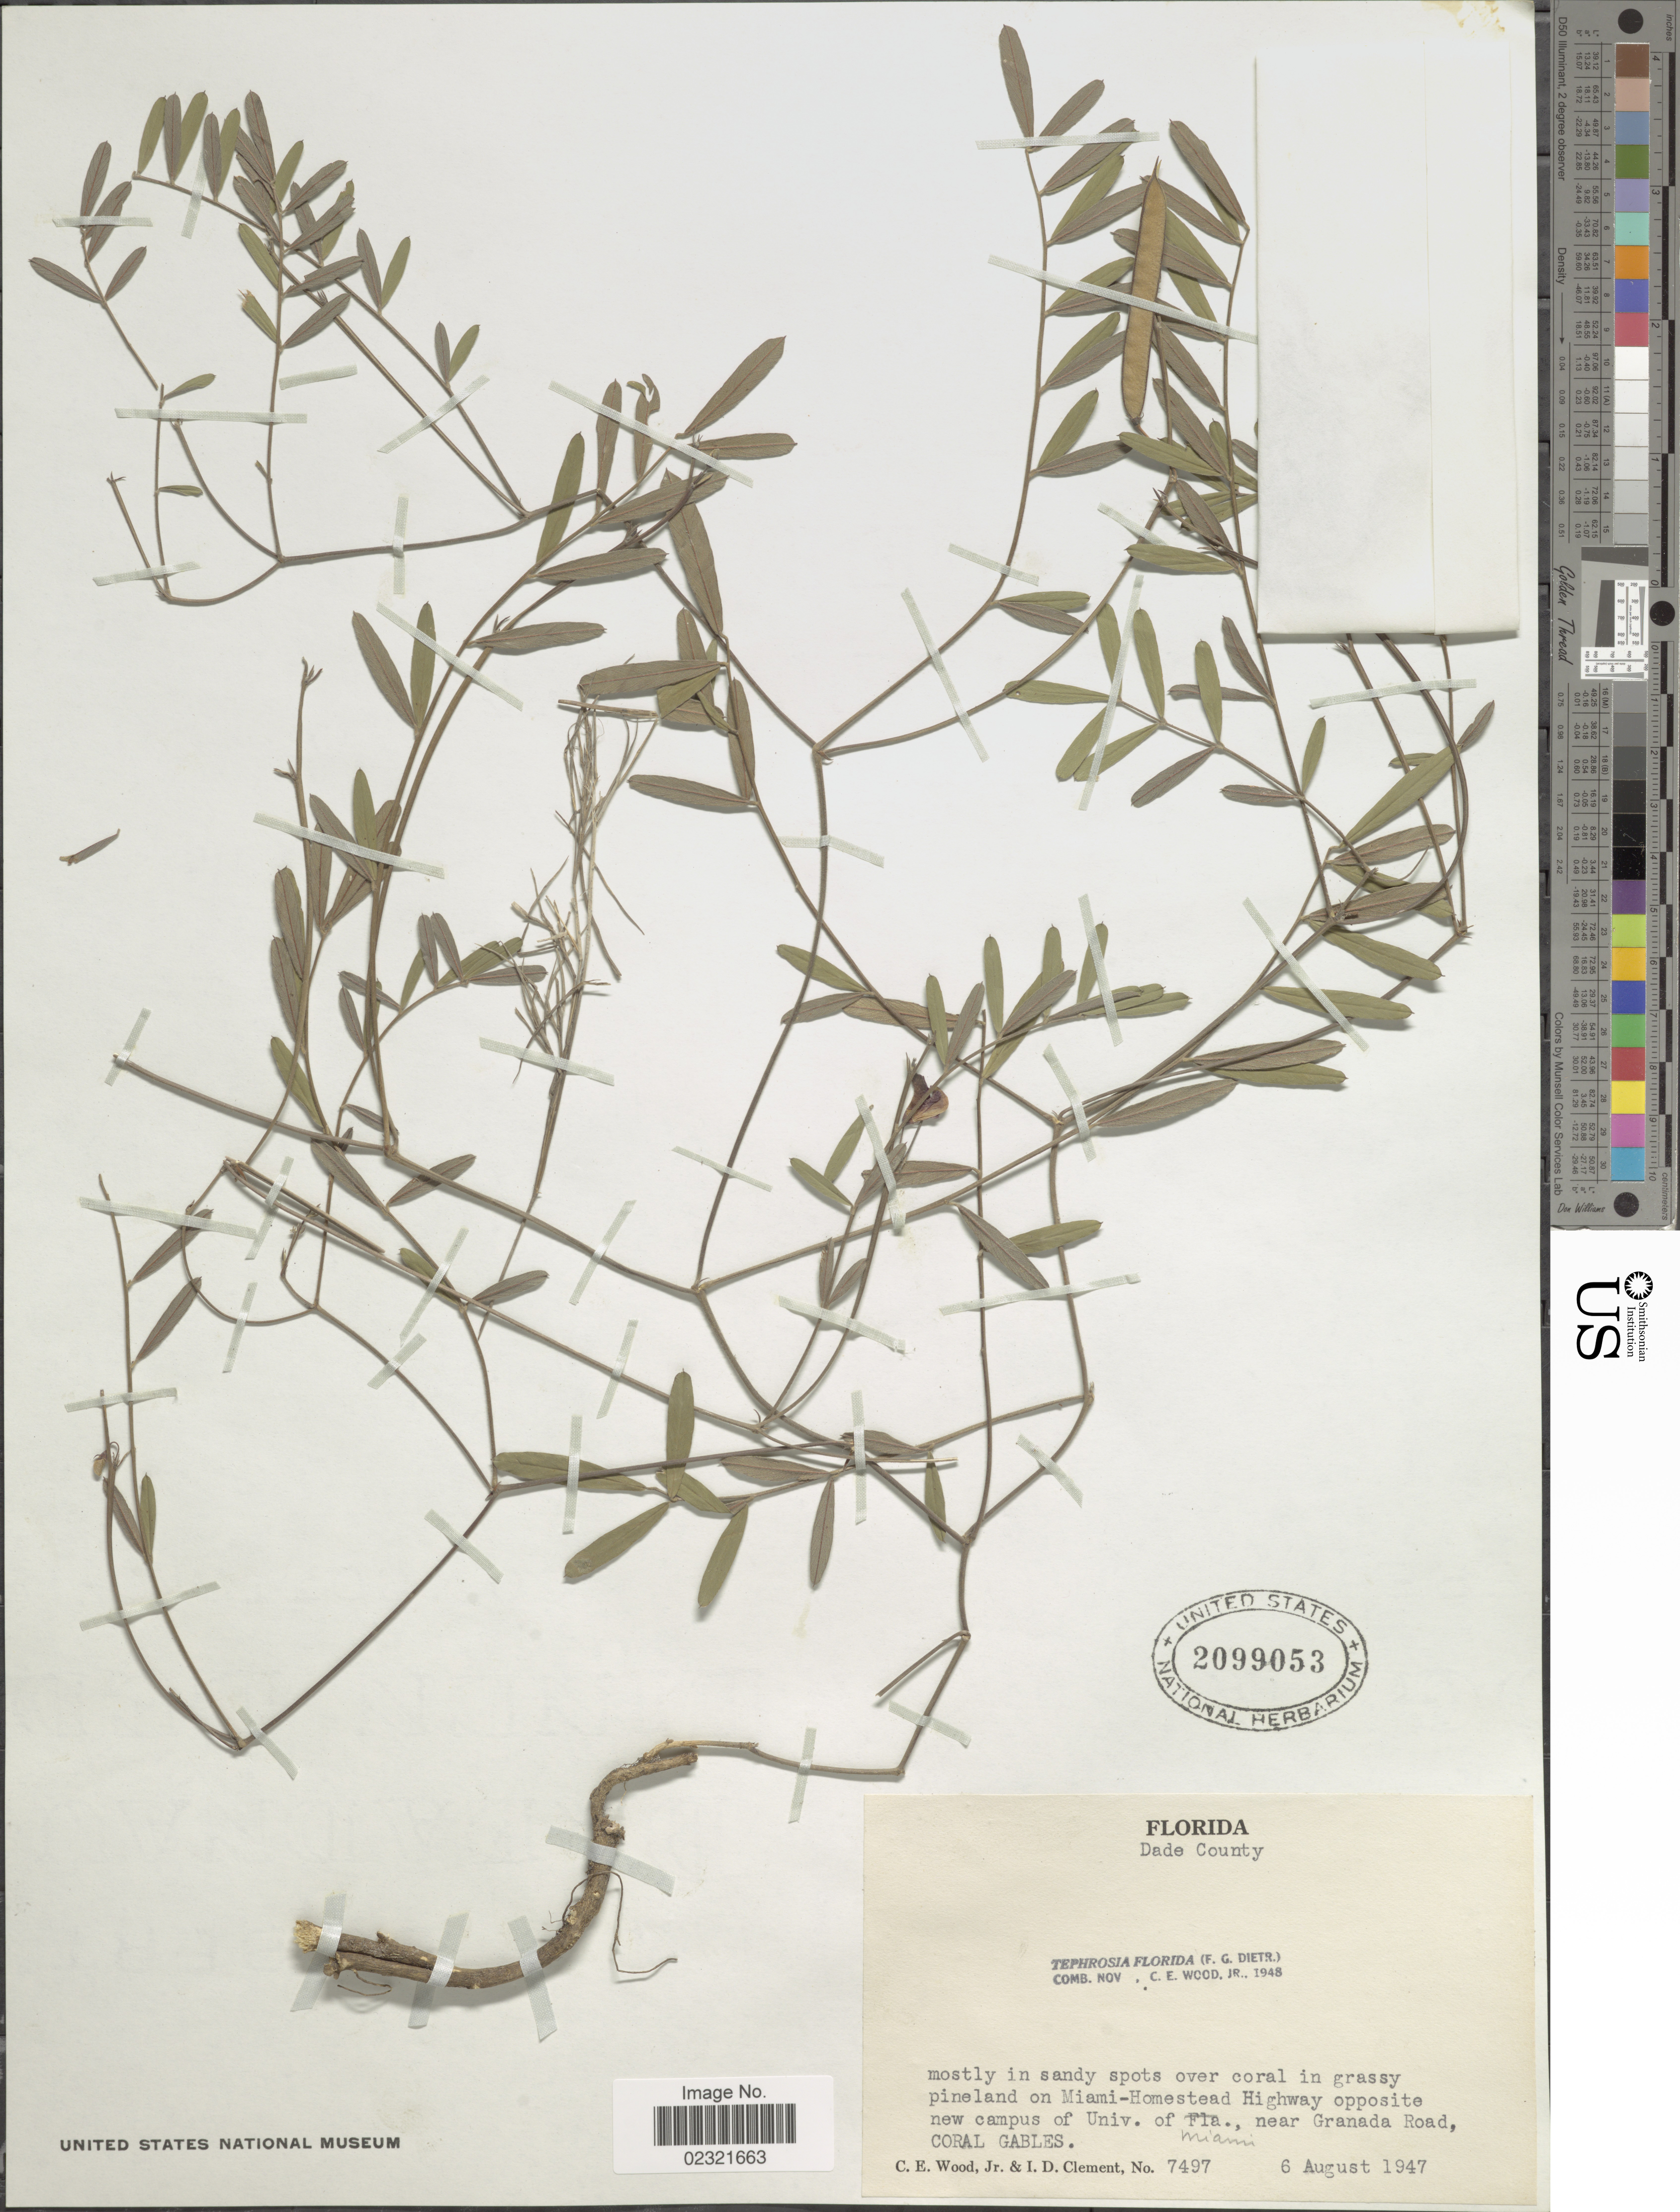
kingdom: Plantae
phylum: Tracheophyta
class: Magnoliopsida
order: Fabales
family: Fabaceae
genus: Tephrosia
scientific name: Tephrosia florida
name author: (Dietr.) C.E. Wood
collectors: C. Wood & I. Clement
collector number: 7497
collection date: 1947-08-06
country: United States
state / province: Florida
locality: Dade County, mostly in sandy spots over coral in grassy pineland on Miami-Homestead Highway opposite new campus of Univ. of Miami., near Granada Road, Coral Gables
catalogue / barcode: US 2099053